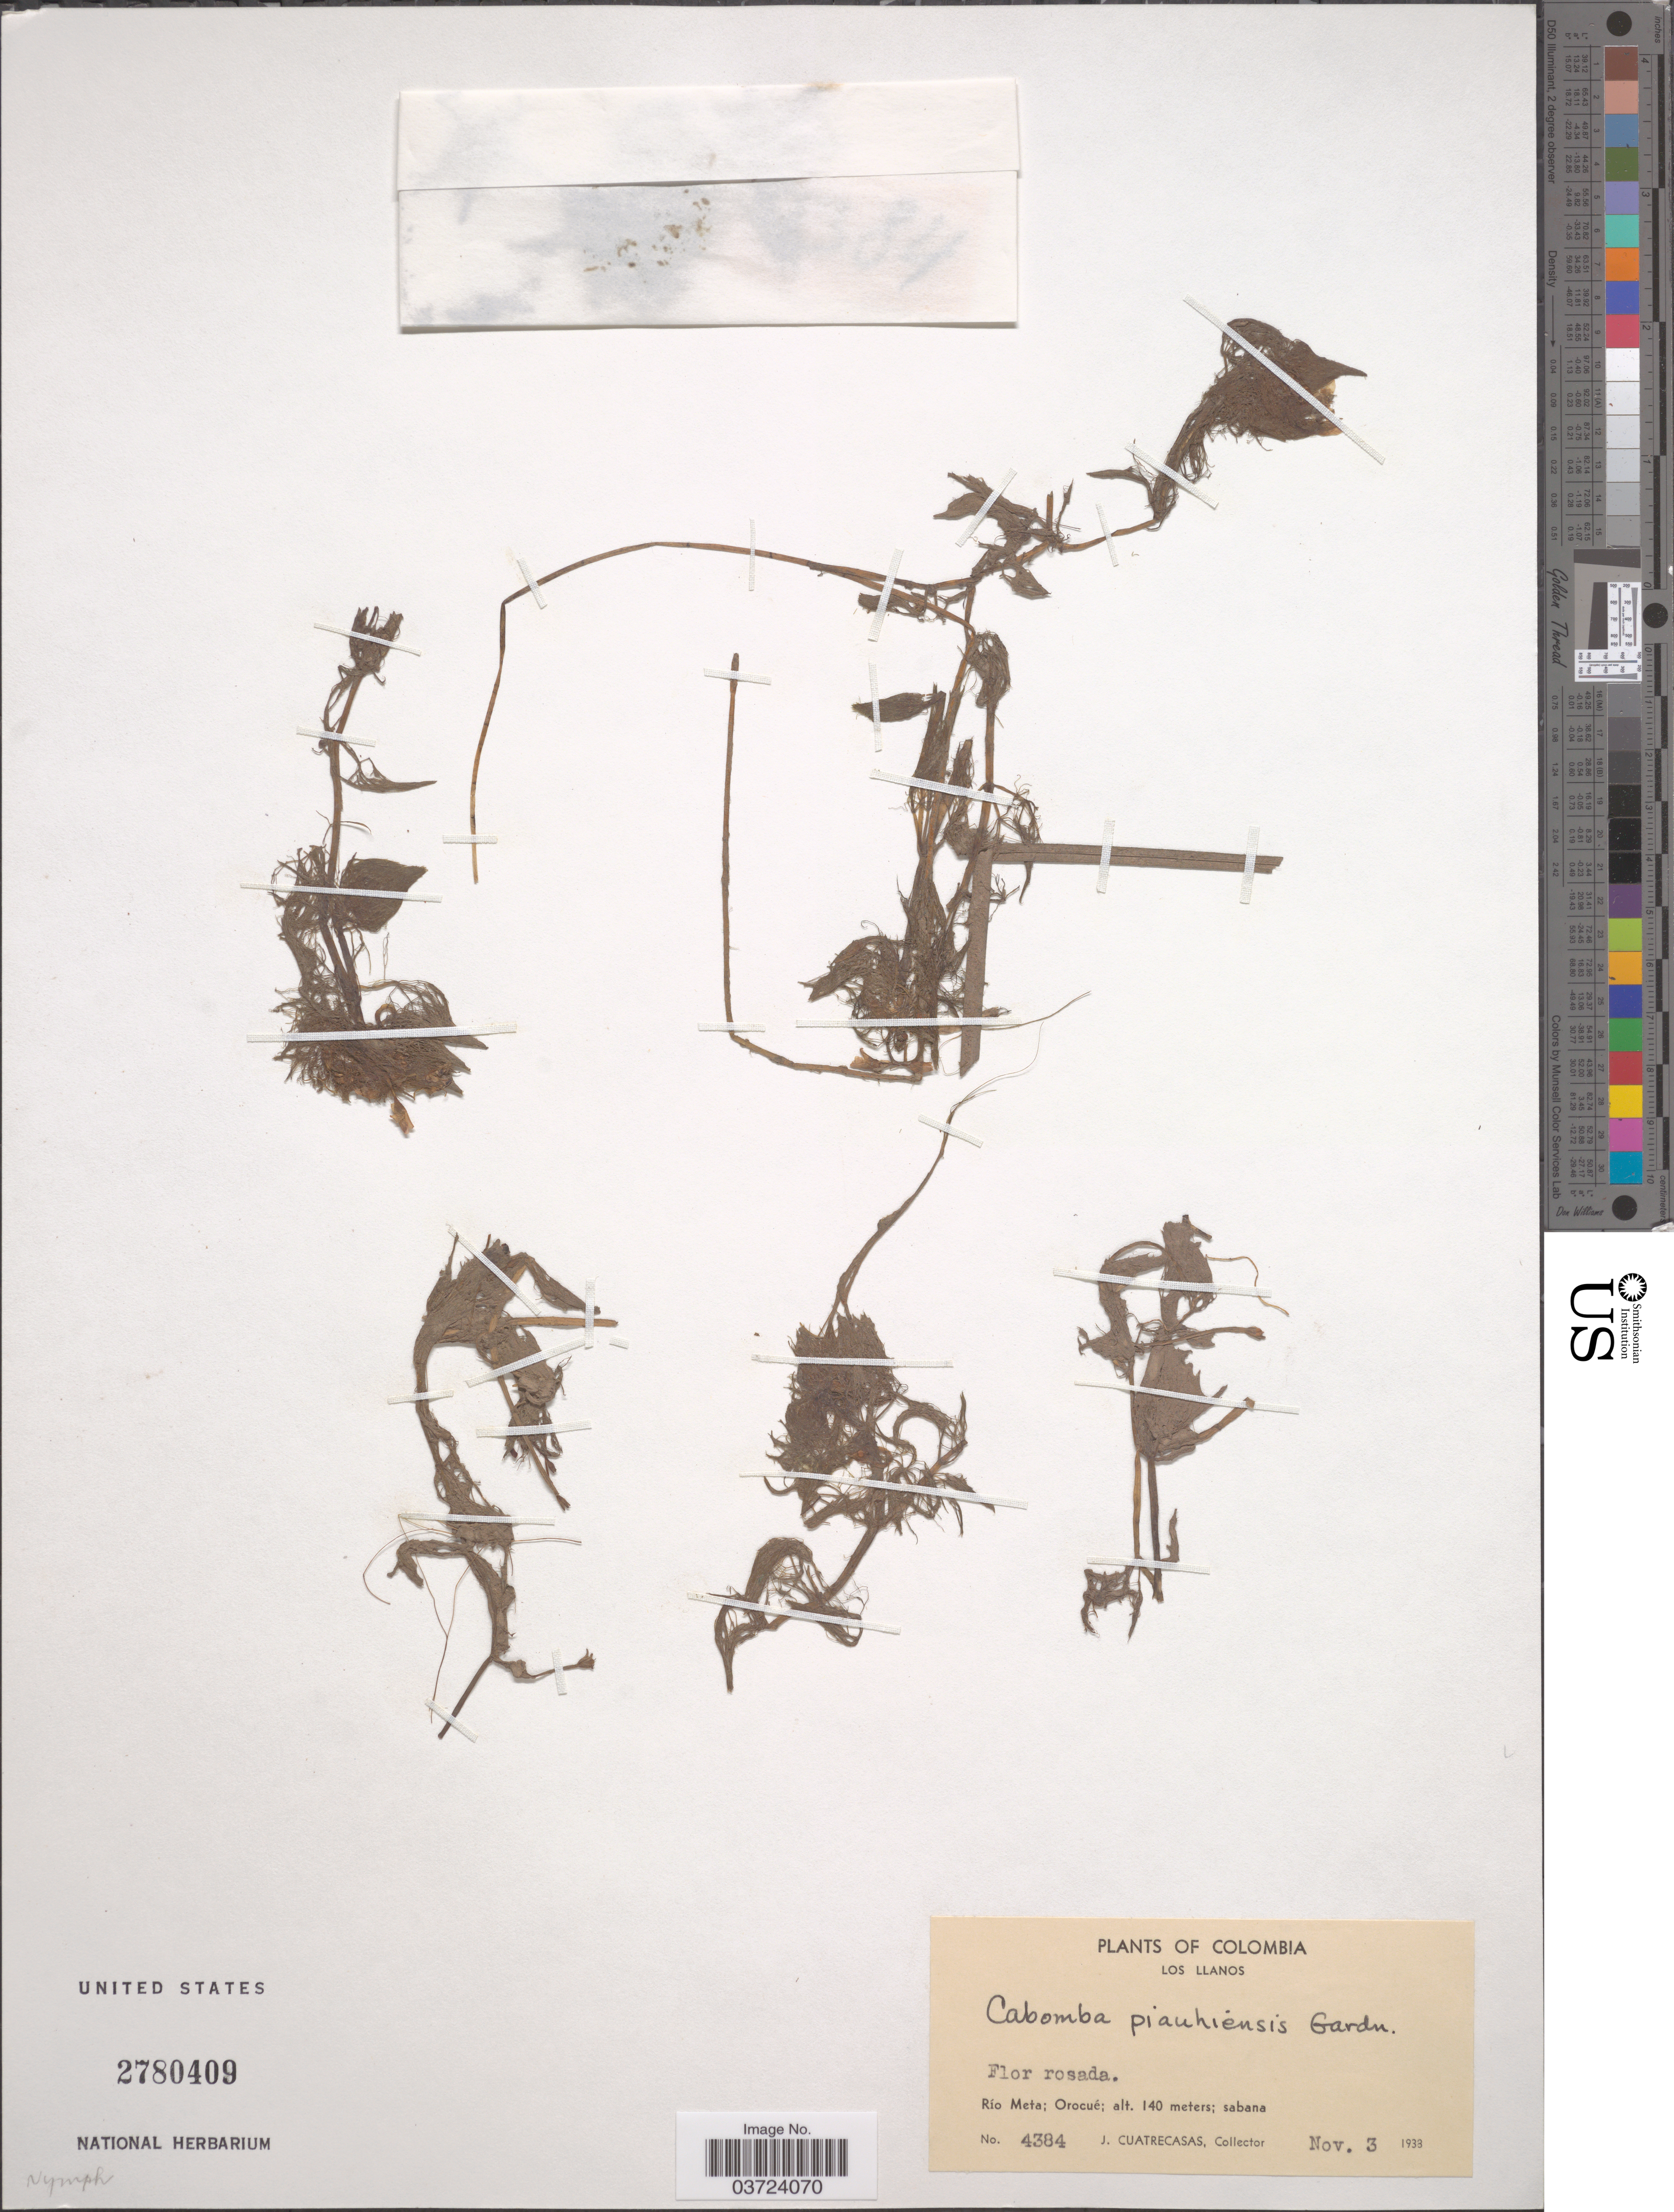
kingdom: Plantae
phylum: Tracheophyta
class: Magnoliopsida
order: Nymphaeales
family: Cabombaceae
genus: Cabomba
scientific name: Cabomba piauhyensis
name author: Gardner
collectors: J. Cuatrecasas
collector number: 4384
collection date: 1938-11-03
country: Colombia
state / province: Meta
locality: Los Llanos. Río Meta; Orocué.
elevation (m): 140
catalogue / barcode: US 2780409